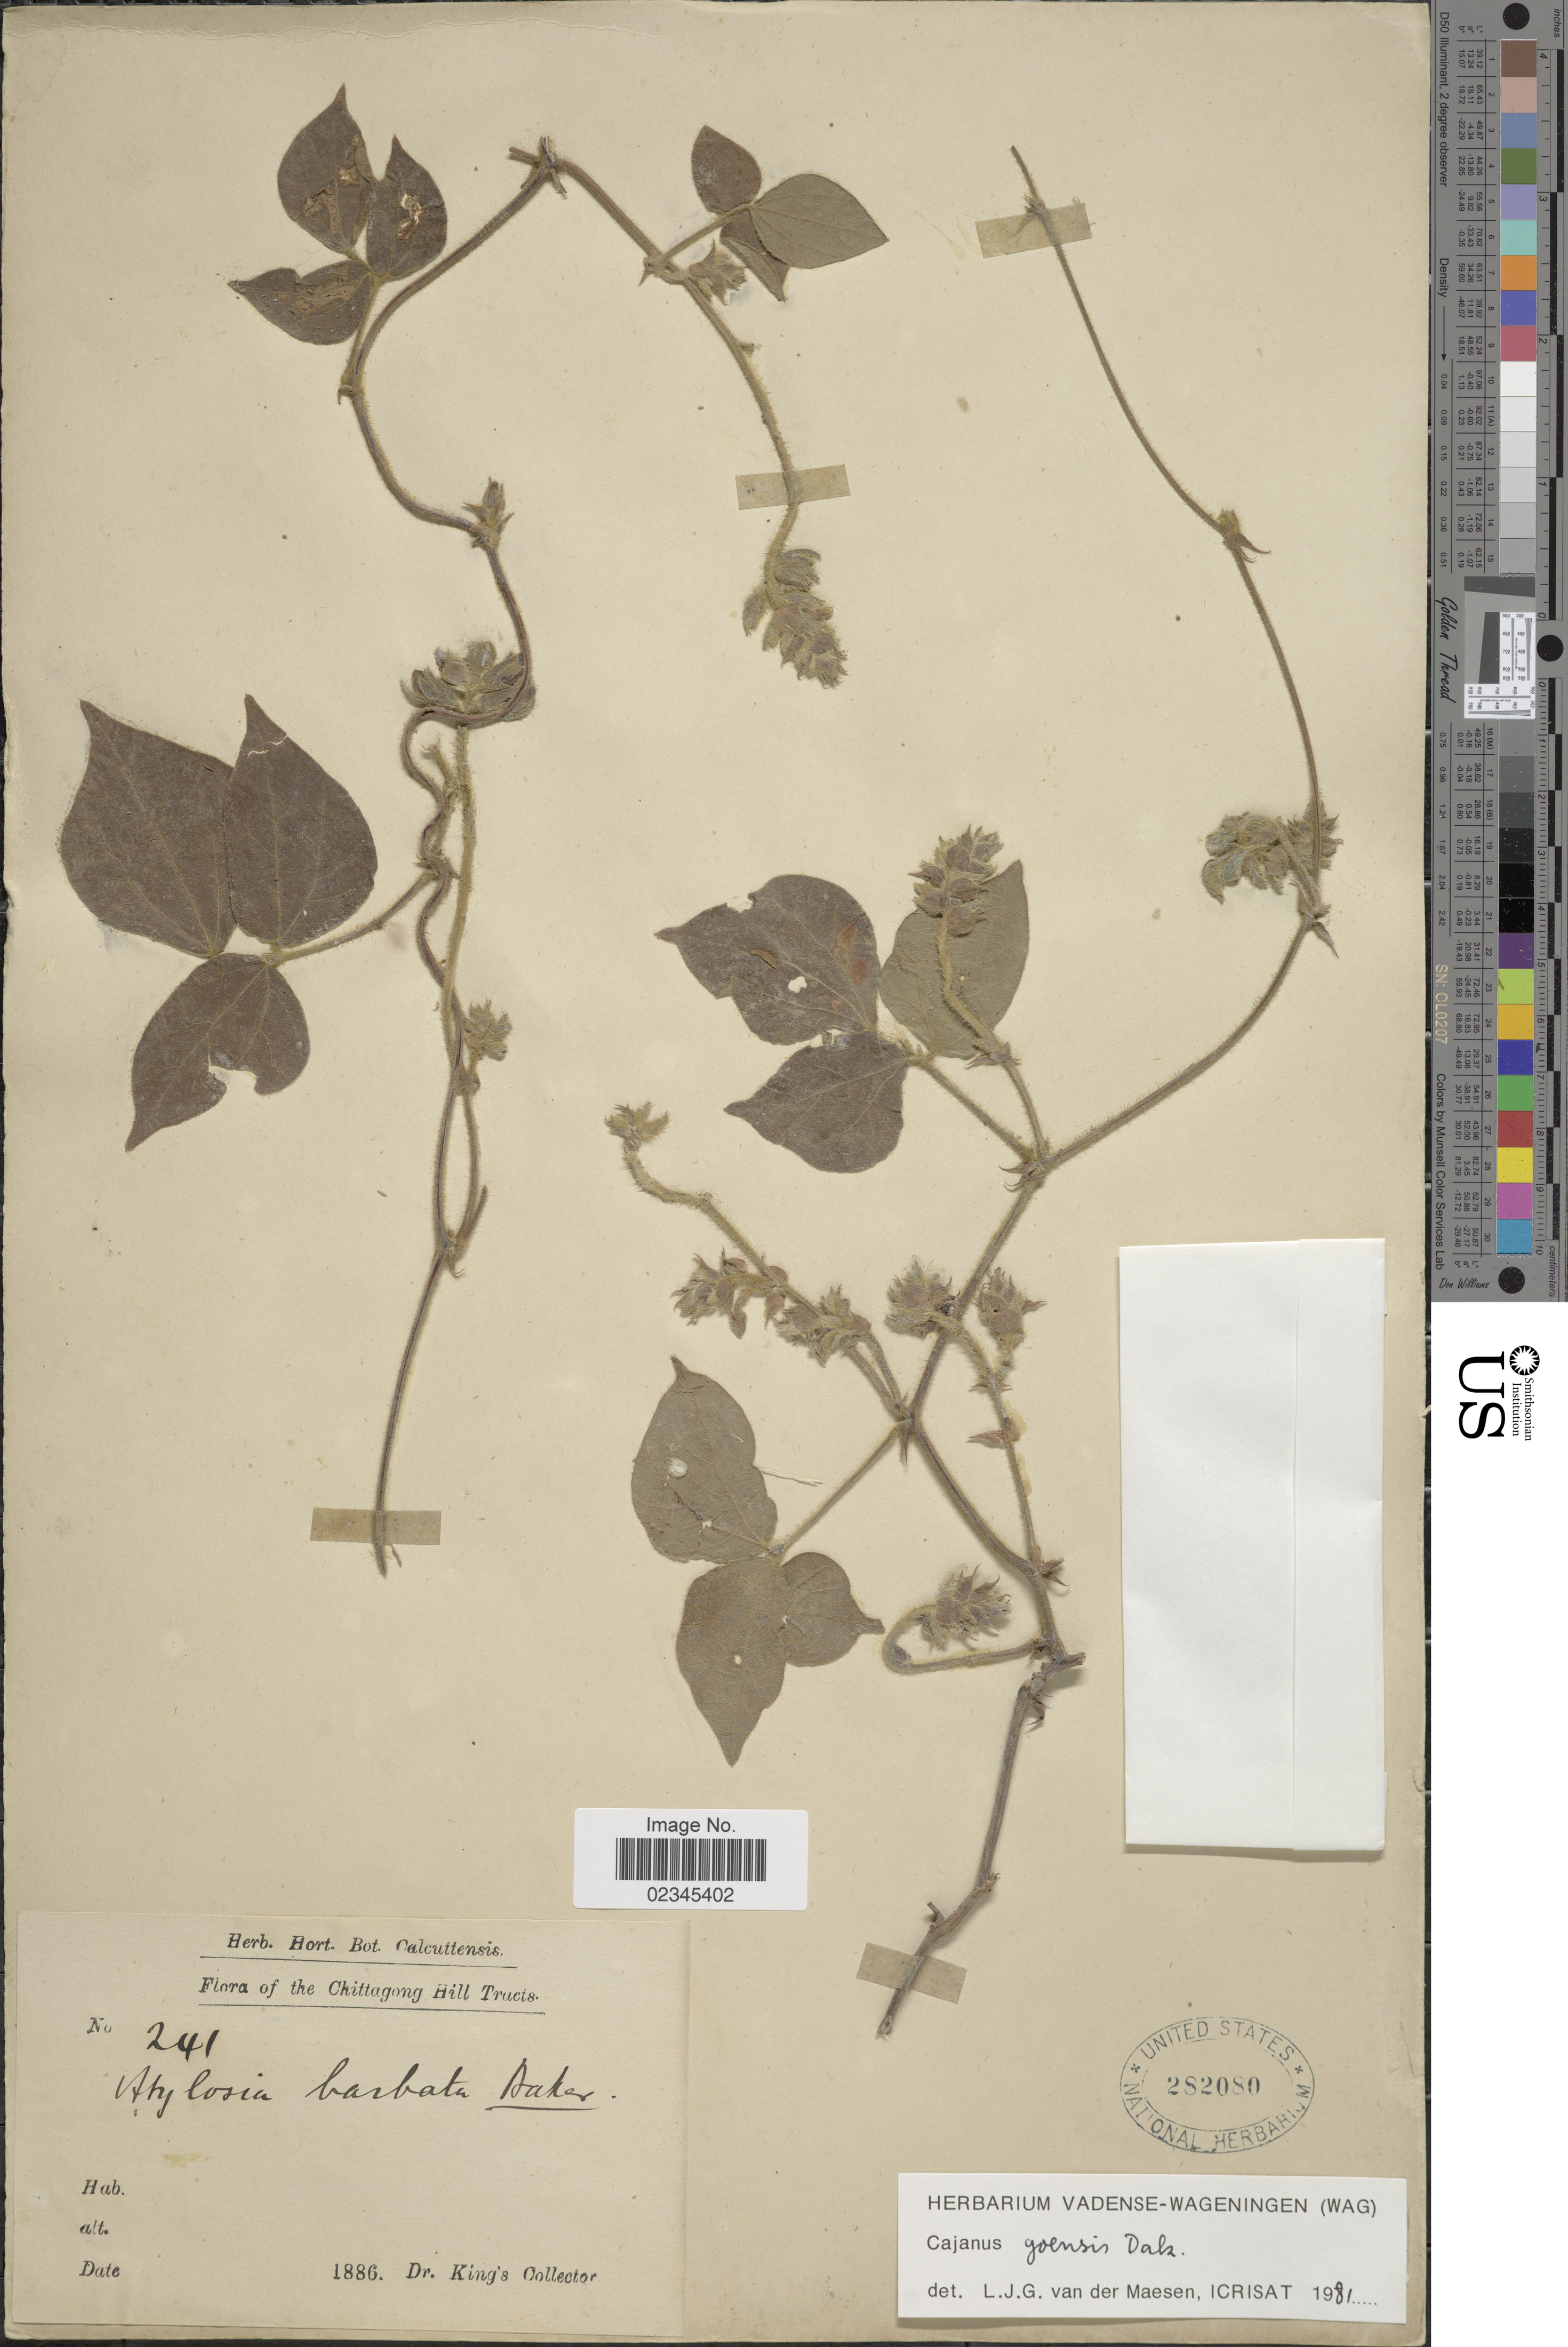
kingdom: Plantae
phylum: Tracheophyta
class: Magnoliopsida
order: Fabales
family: Fabaceae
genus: Cajanus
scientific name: Cajanus goensis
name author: Dalzell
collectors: Dr. King's collector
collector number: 241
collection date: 1886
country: Bangladesh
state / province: Chittagong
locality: Chittagong Hill Tracts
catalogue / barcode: US 282080